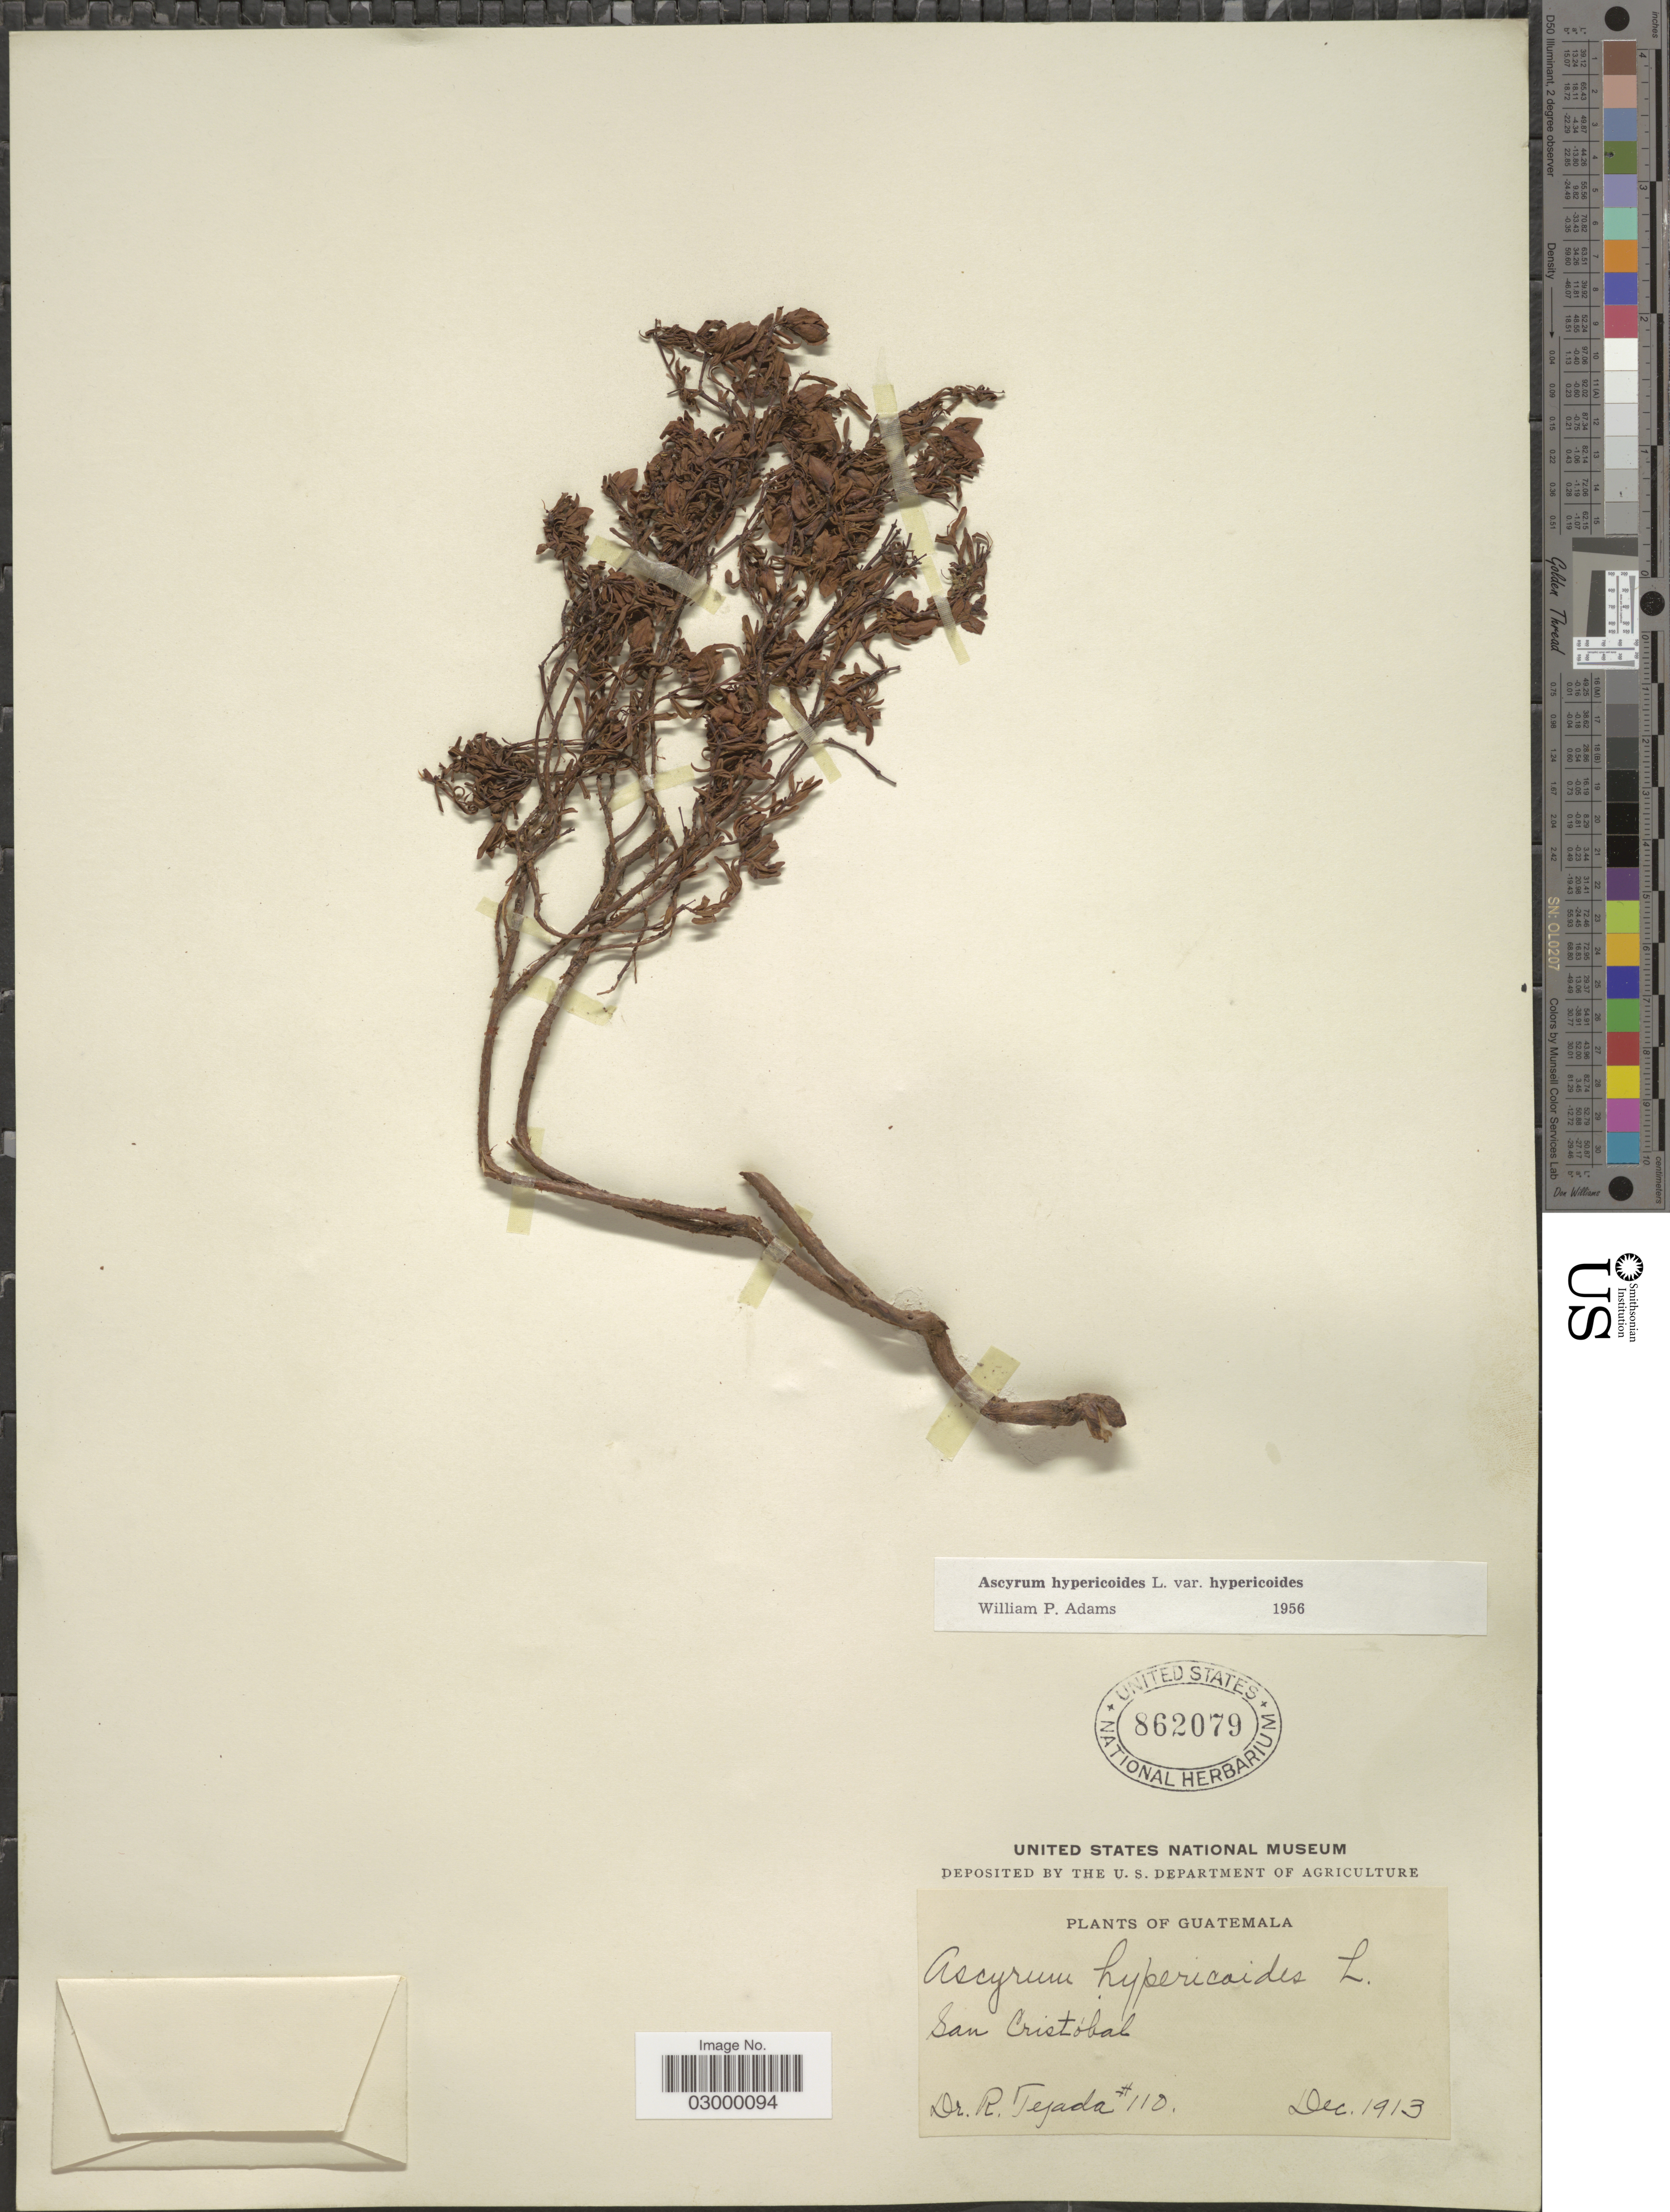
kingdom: Plantae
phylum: Tracheophyta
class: Magnoliopsida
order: Malpighiales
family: Hypericaceae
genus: Hypericum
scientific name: Hypericum hypericoides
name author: (L.) Crantz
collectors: R. Tejada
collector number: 110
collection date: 1913-12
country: Guatemala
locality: San Cristóbal.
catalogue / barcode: US 862079